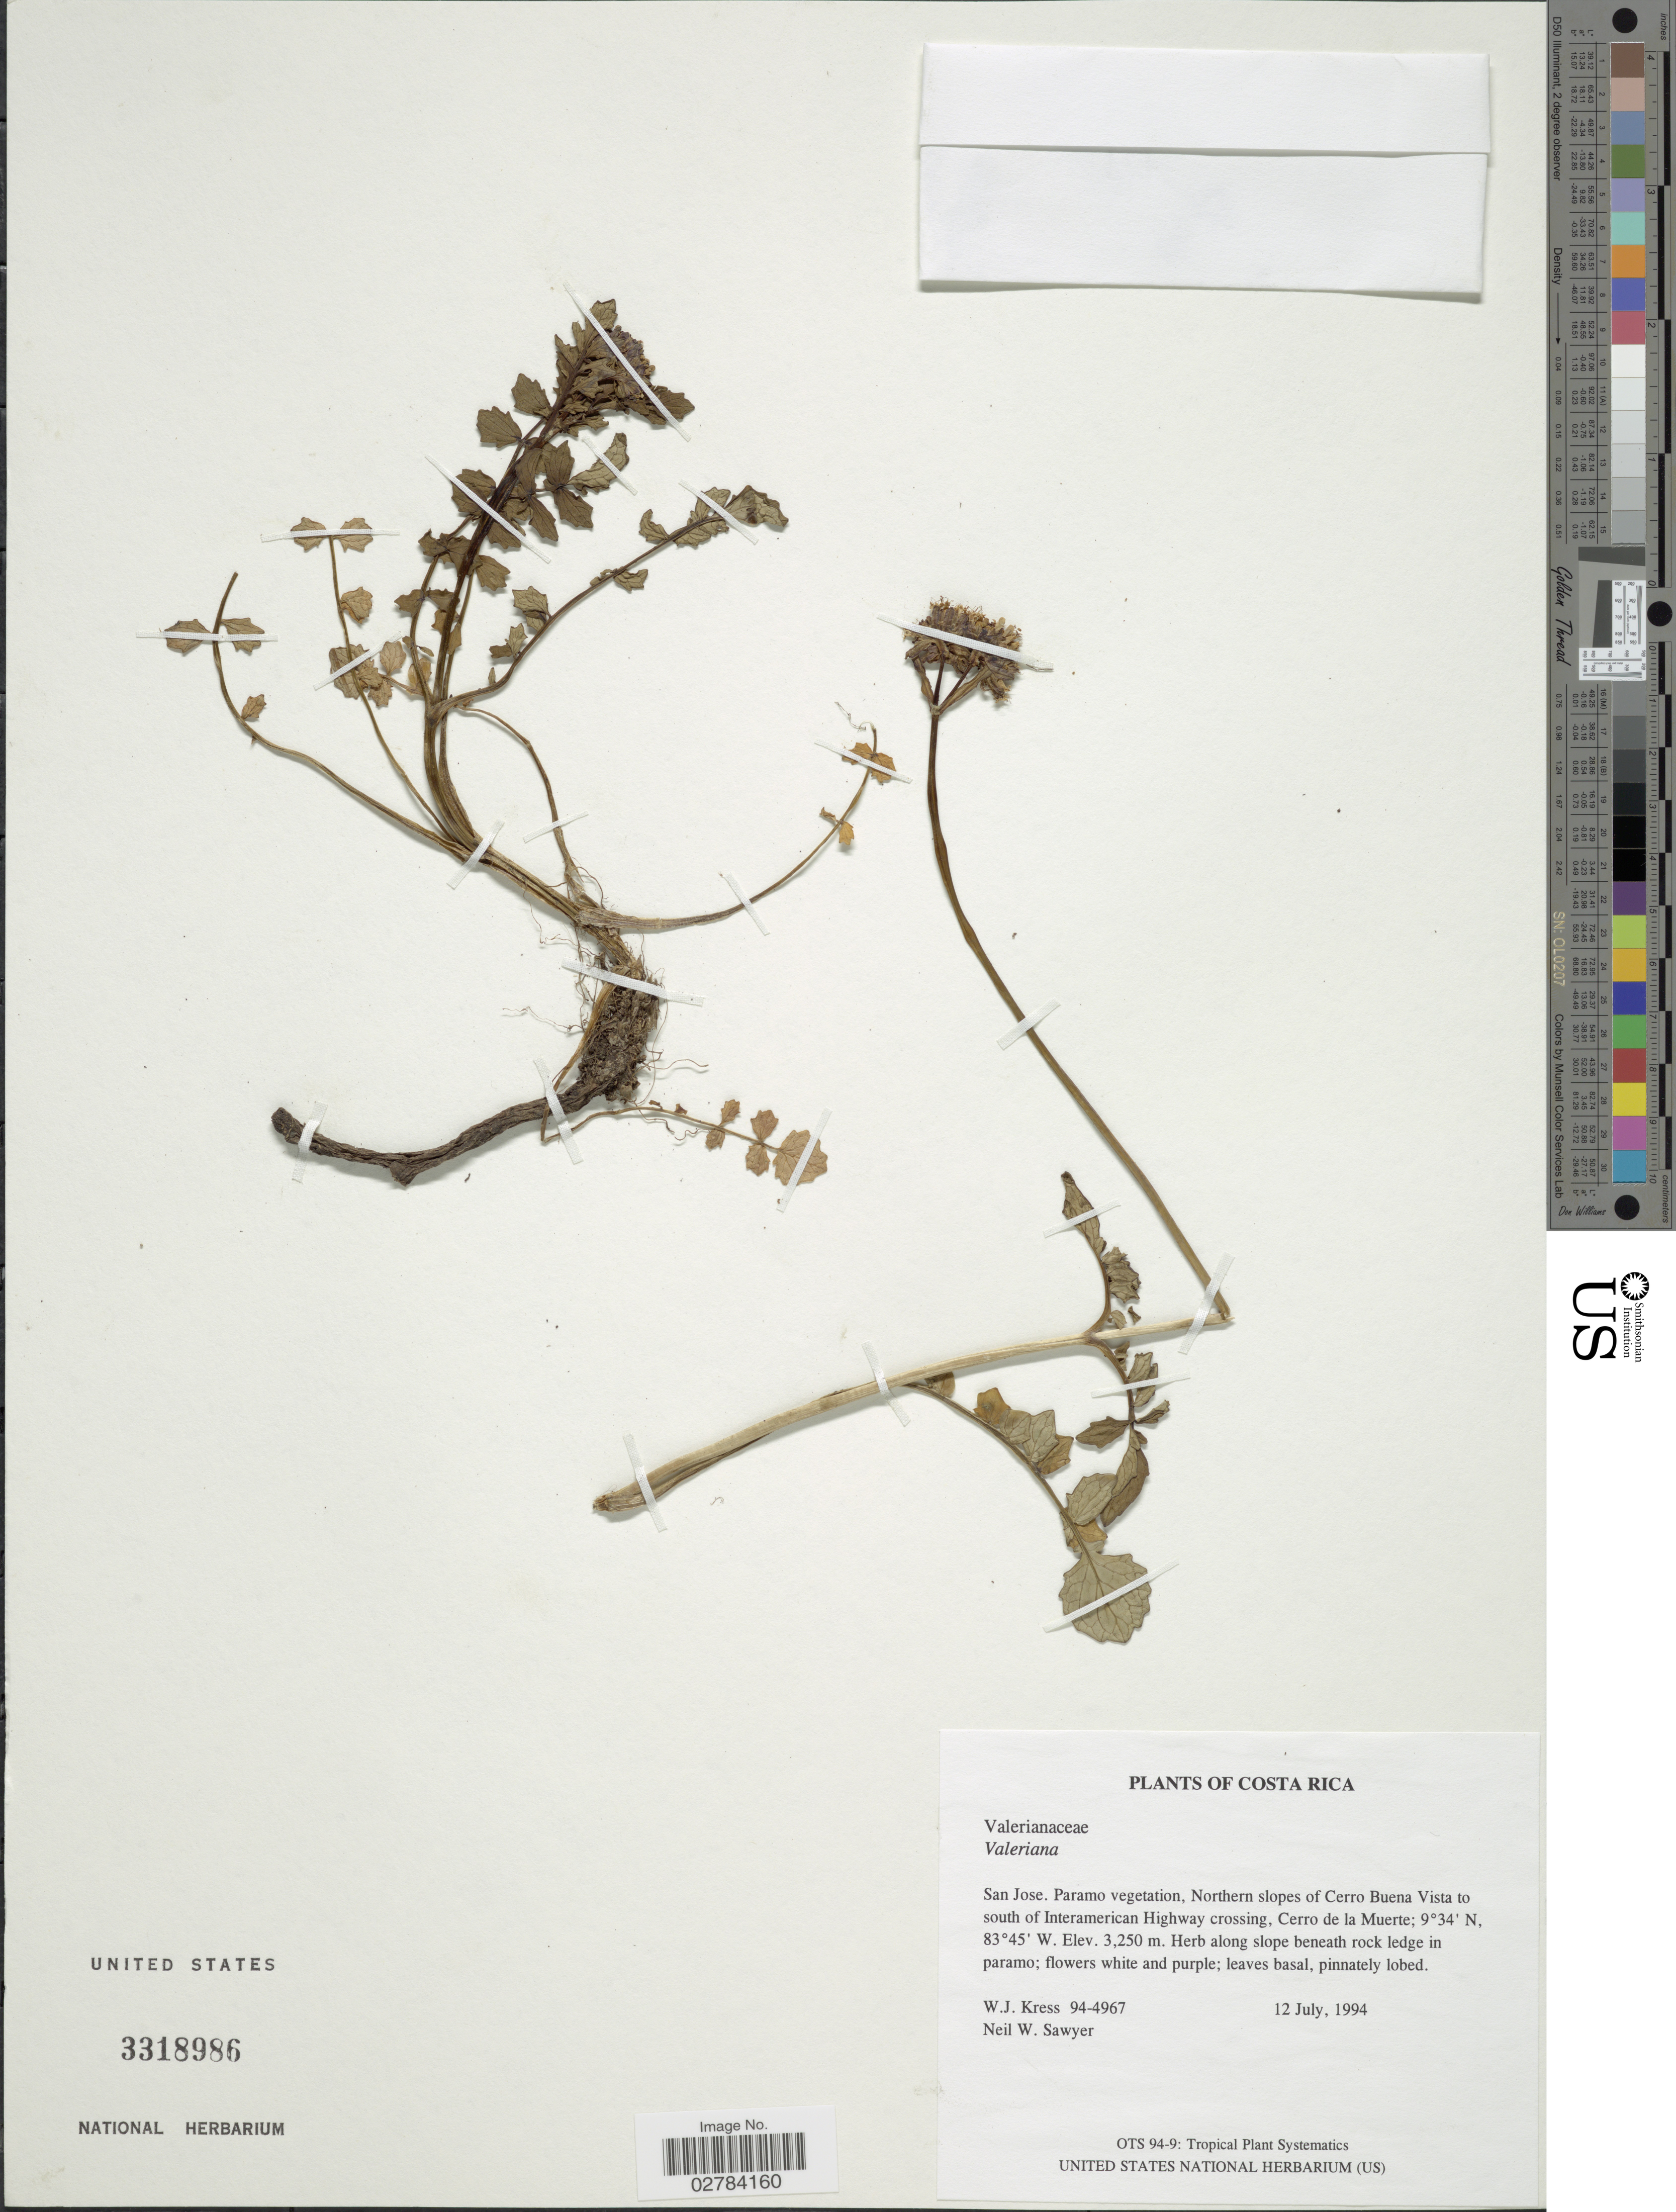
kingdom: Plantae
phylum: Tracheophyta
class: Magnoliopsida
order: Dipsacales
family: Caprifoliaceae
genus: Valeriana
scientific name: Valeriana sp.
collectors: W. J. Kress & N. W. Sawyer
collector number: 94-4967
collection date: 1994-07-12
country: Costa Rica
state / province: San José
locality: Northern slopes of Cerro Buena Vista to south of Interamerican Highway crossing, Cerro de la Muerte.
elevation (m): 3250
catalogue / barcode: US 3318986